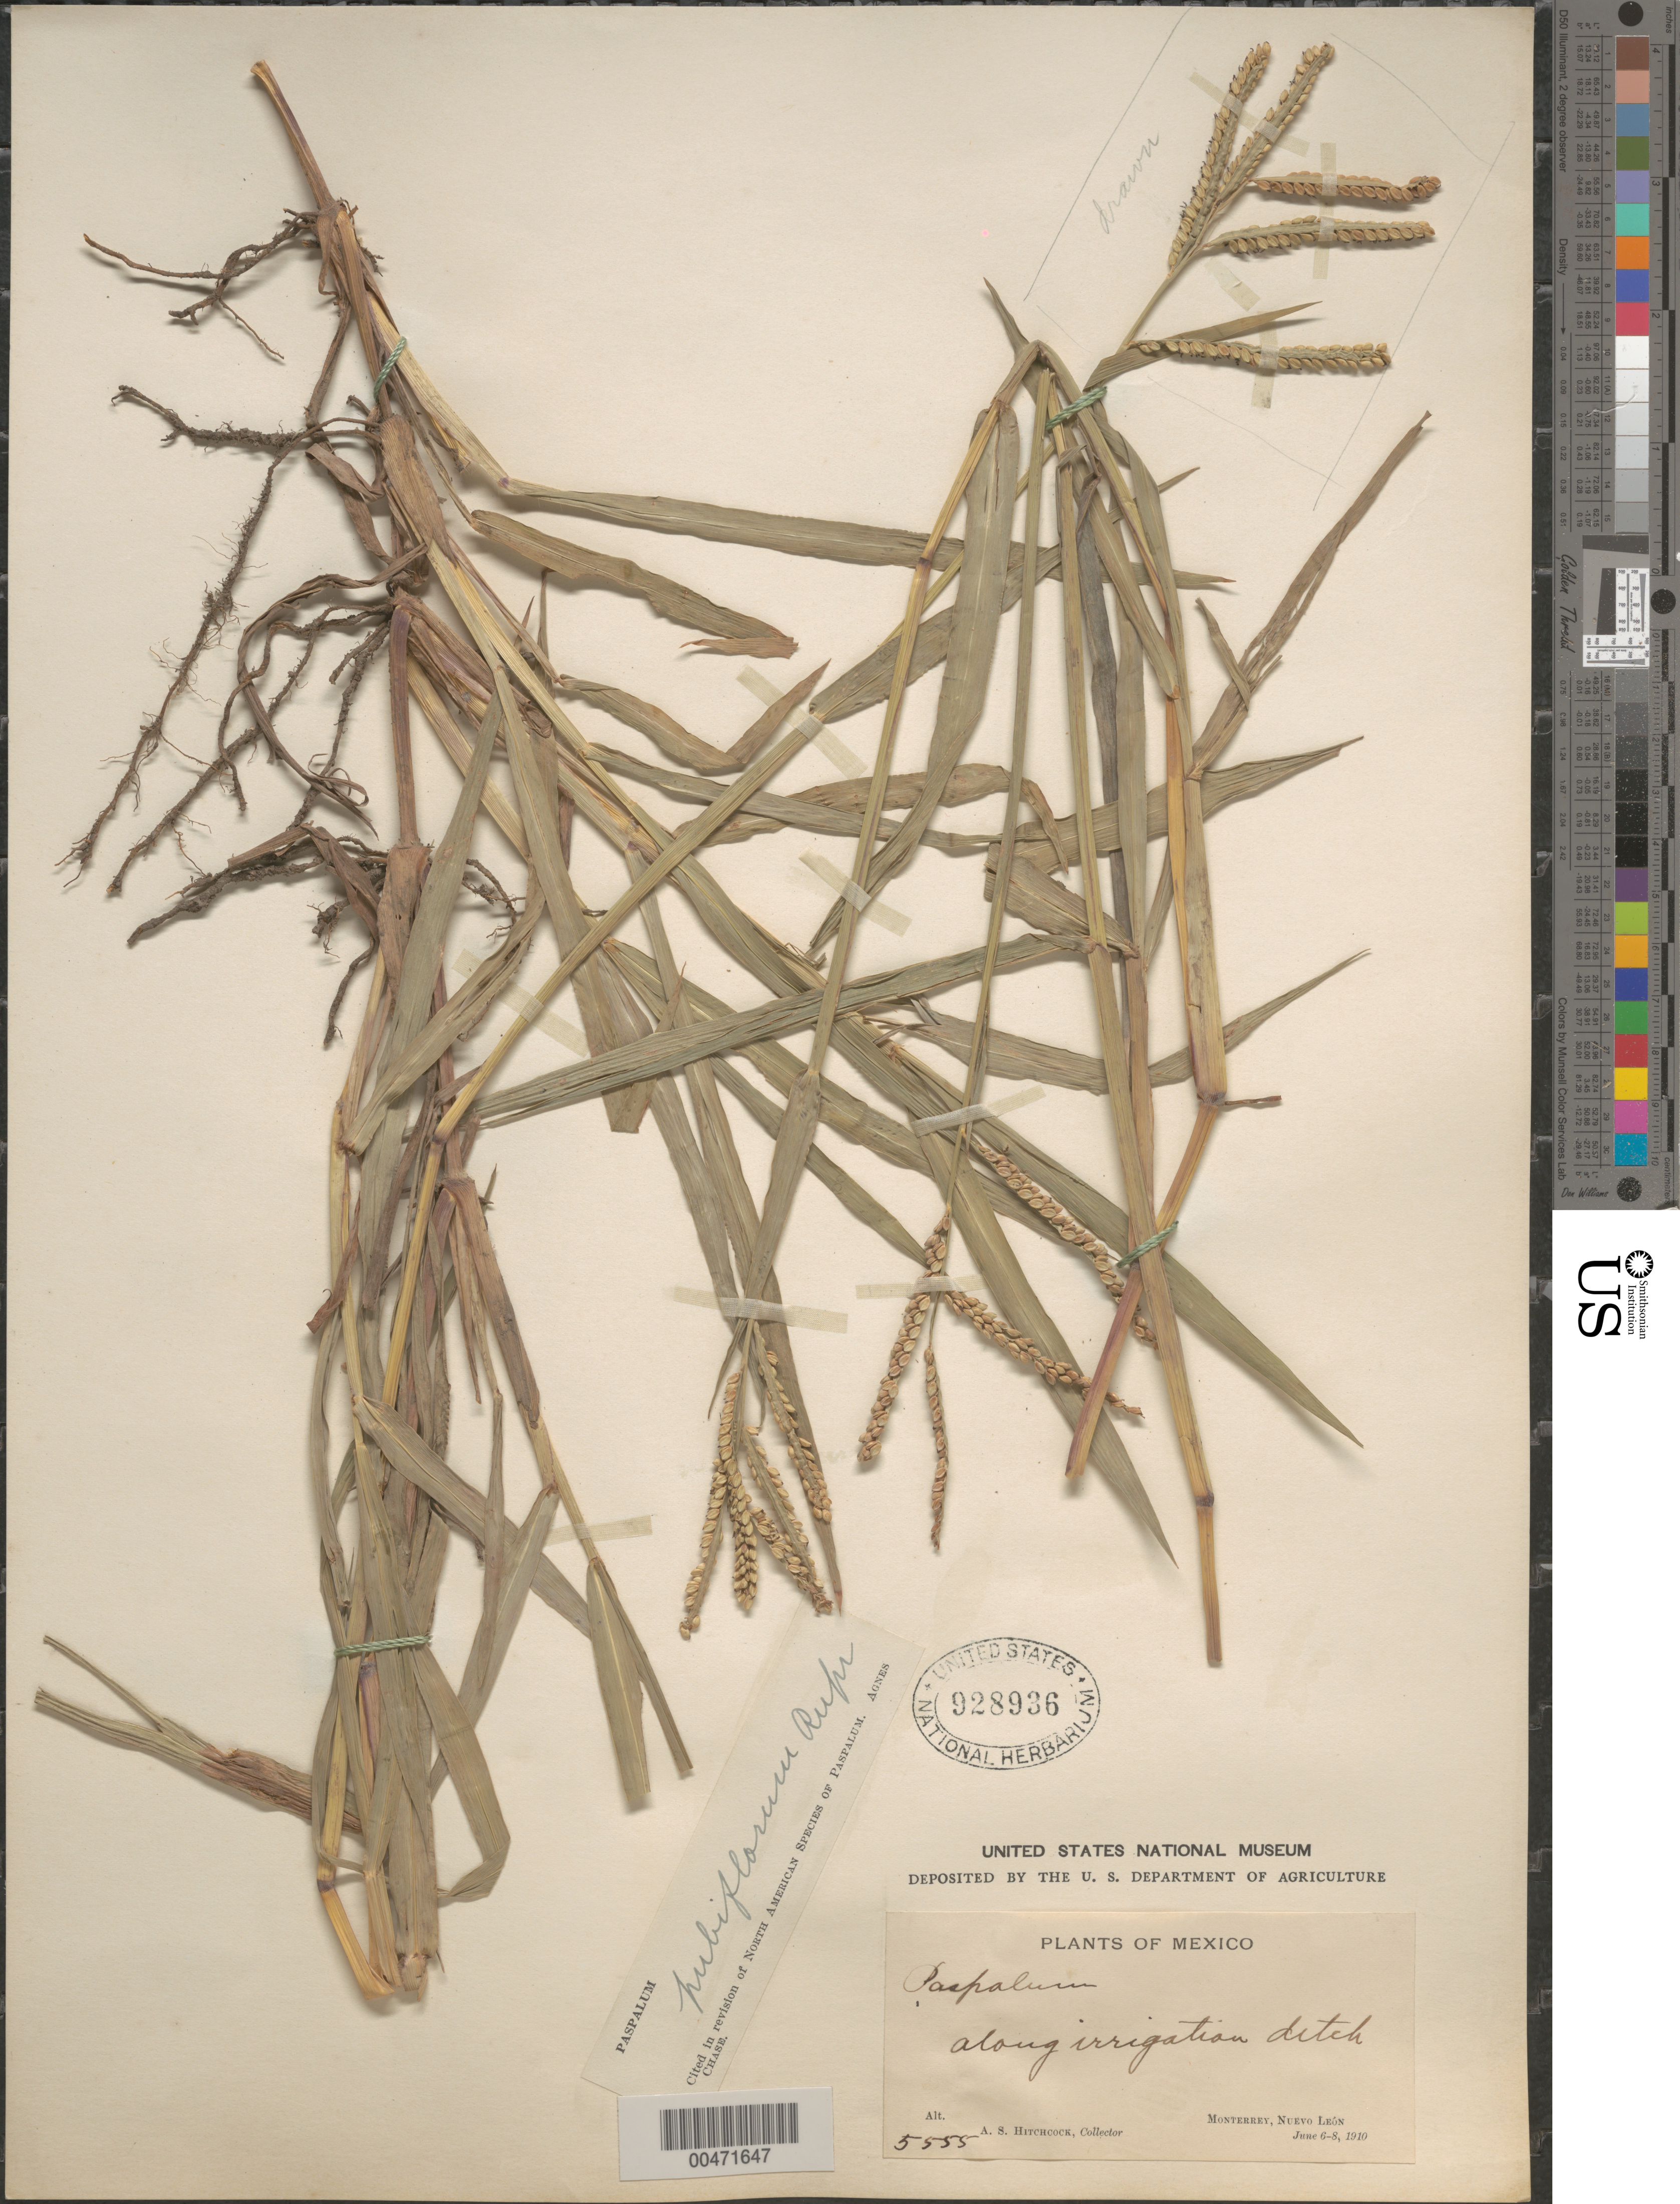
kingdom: Plantae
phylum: Tracheophyta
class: Liliopsida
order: Poales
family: Poaceae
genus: Paspalum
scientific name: Paspalum pubiflorum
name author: Rupr. ex E. Fourn.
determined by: Chase, [M.] Agnes, (US)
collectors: A. S. Hitchcock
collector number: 5555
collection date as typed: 6 Jun 1910 to 8 Jun 1910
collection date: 1910-06-06/1910-06-08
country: Mexico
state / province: Nuevo León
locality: Monterrey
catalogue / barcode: US 928936